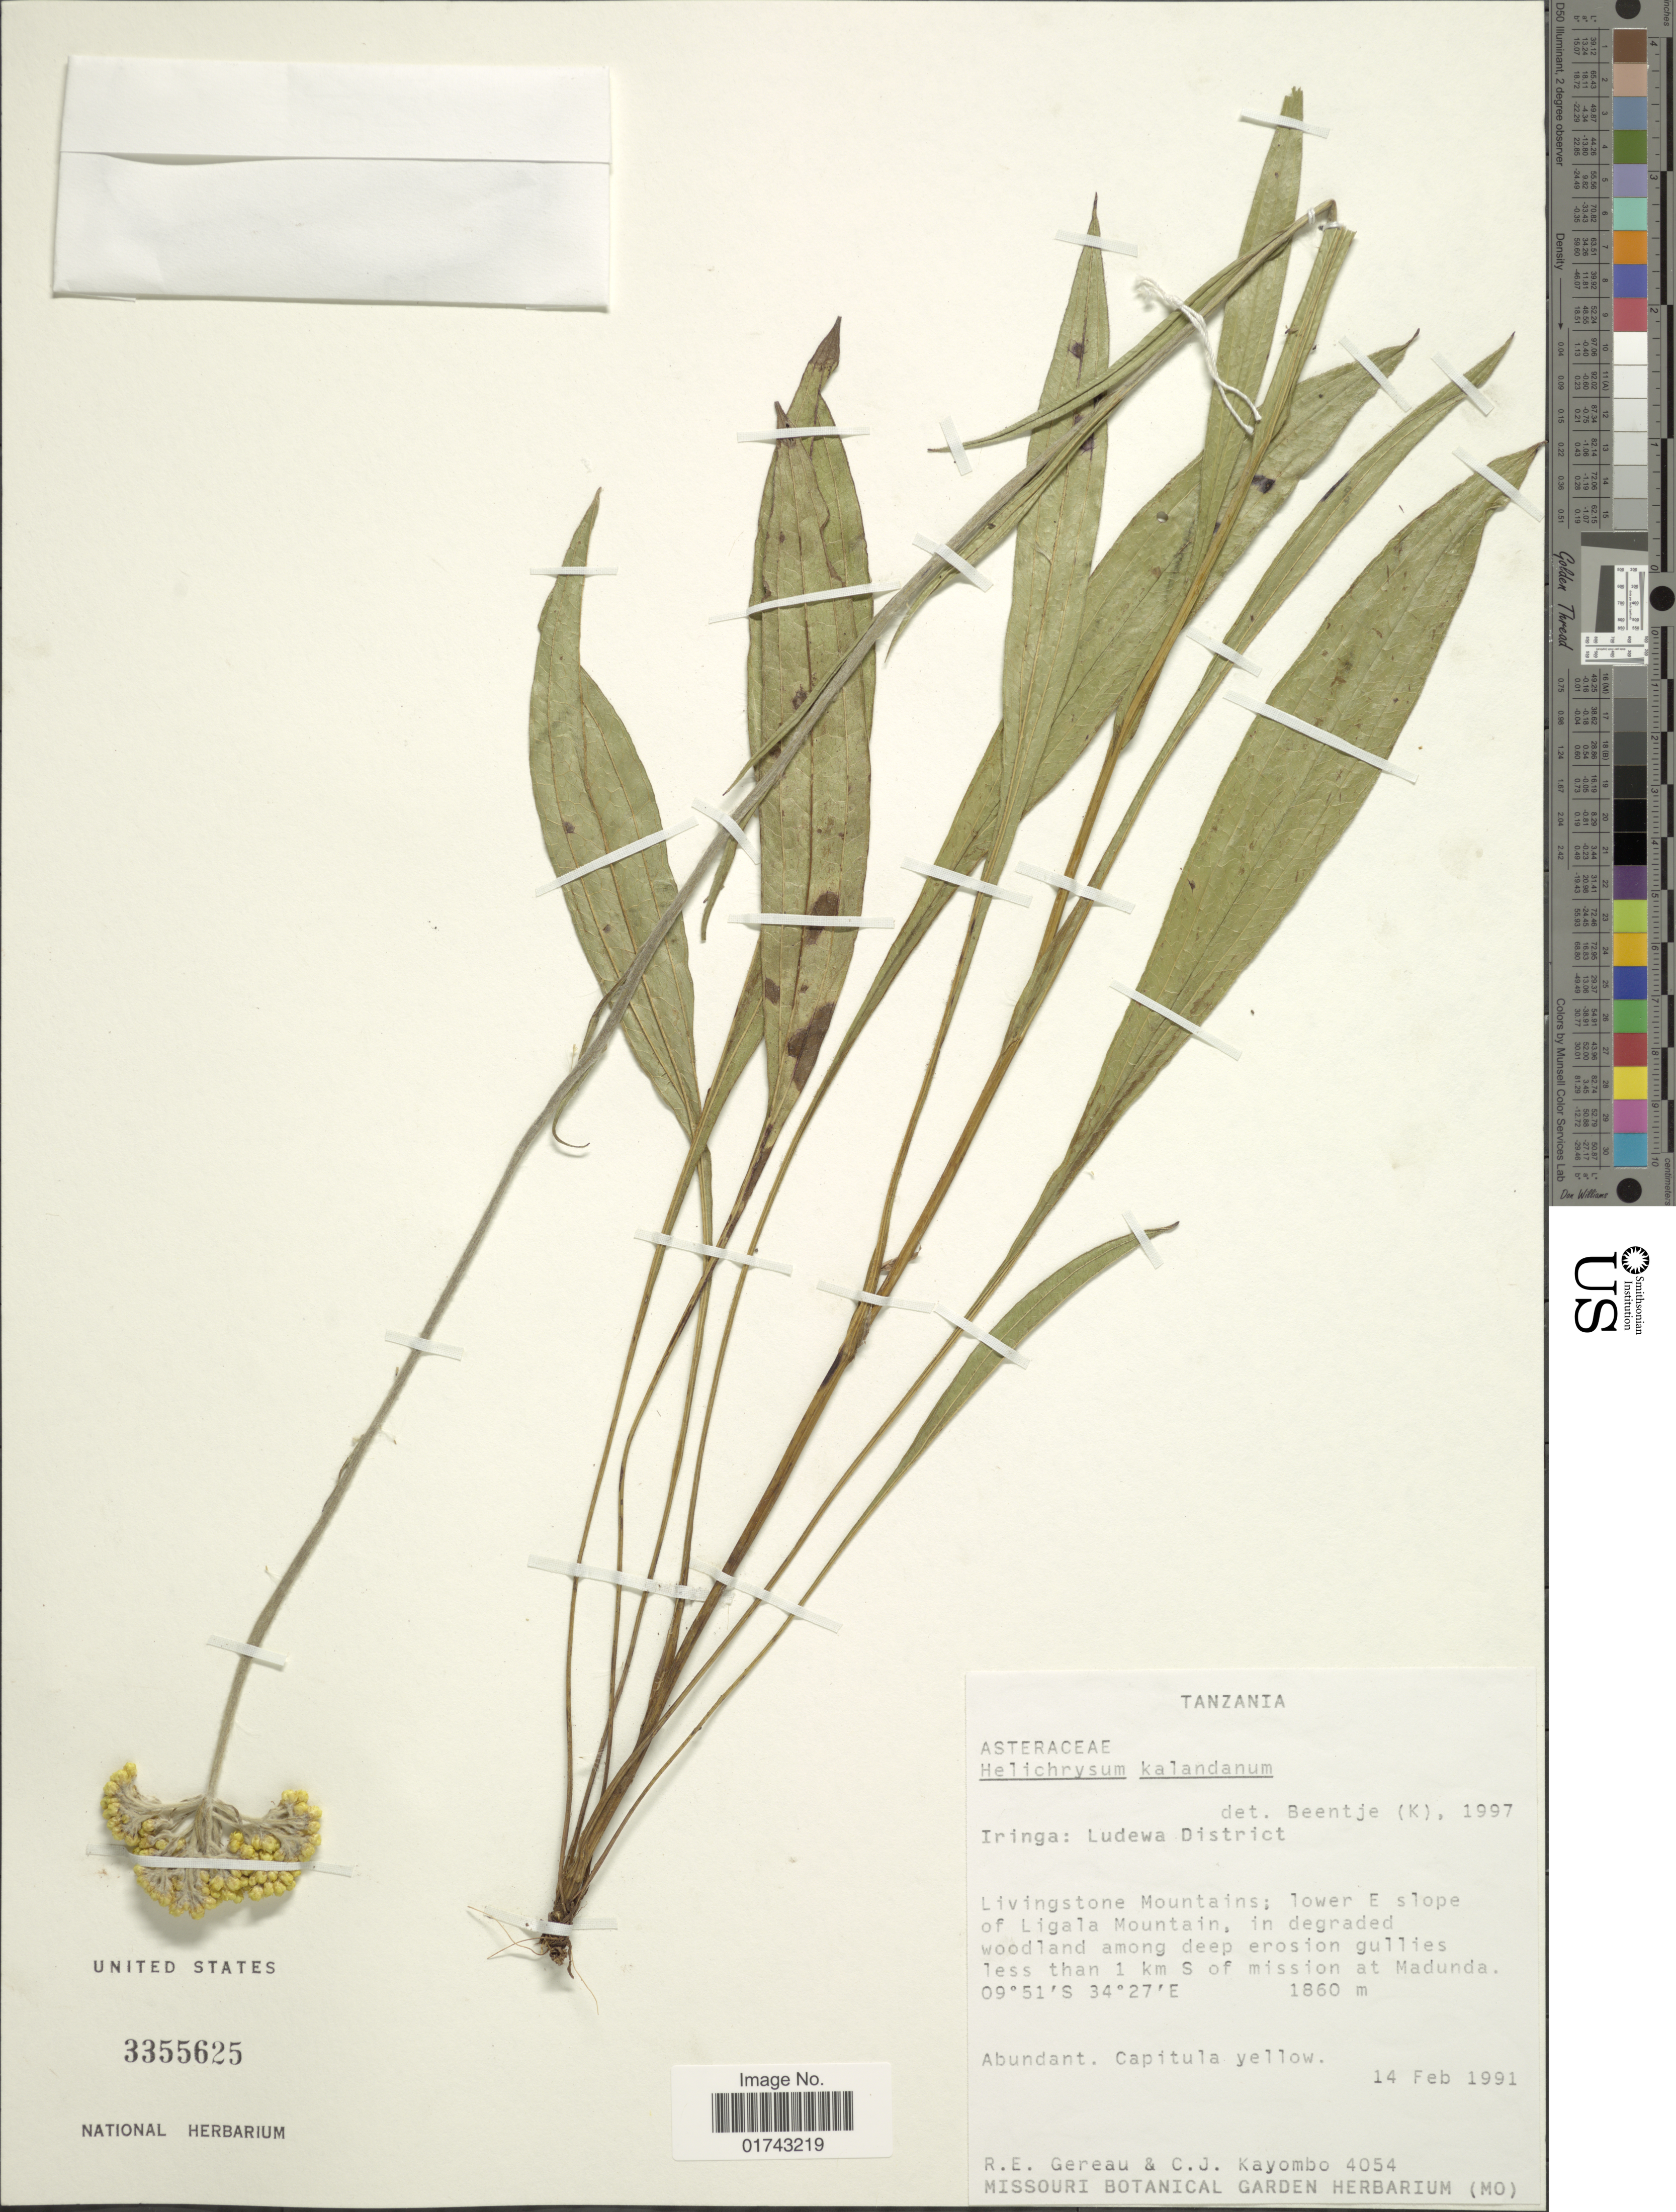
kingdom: Plantae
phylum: Tracheophyta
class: Magnoliopsida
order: Asterales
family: Asteraceae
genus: Helichrysum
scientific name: Helichrysum kalandamum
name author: Less.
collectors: R. Gereau & C. Kayombo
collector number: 4054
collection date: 1991-02-14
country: Tanzania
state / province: Iringa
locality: Iringa: Ludewa District, Livingstone Mountains; lower E slope of Ligala Mountain, in degraded woodland among deep erosion gullies les than 1 km S of mission at Madunda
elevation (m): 1860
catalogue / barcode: US 3355625